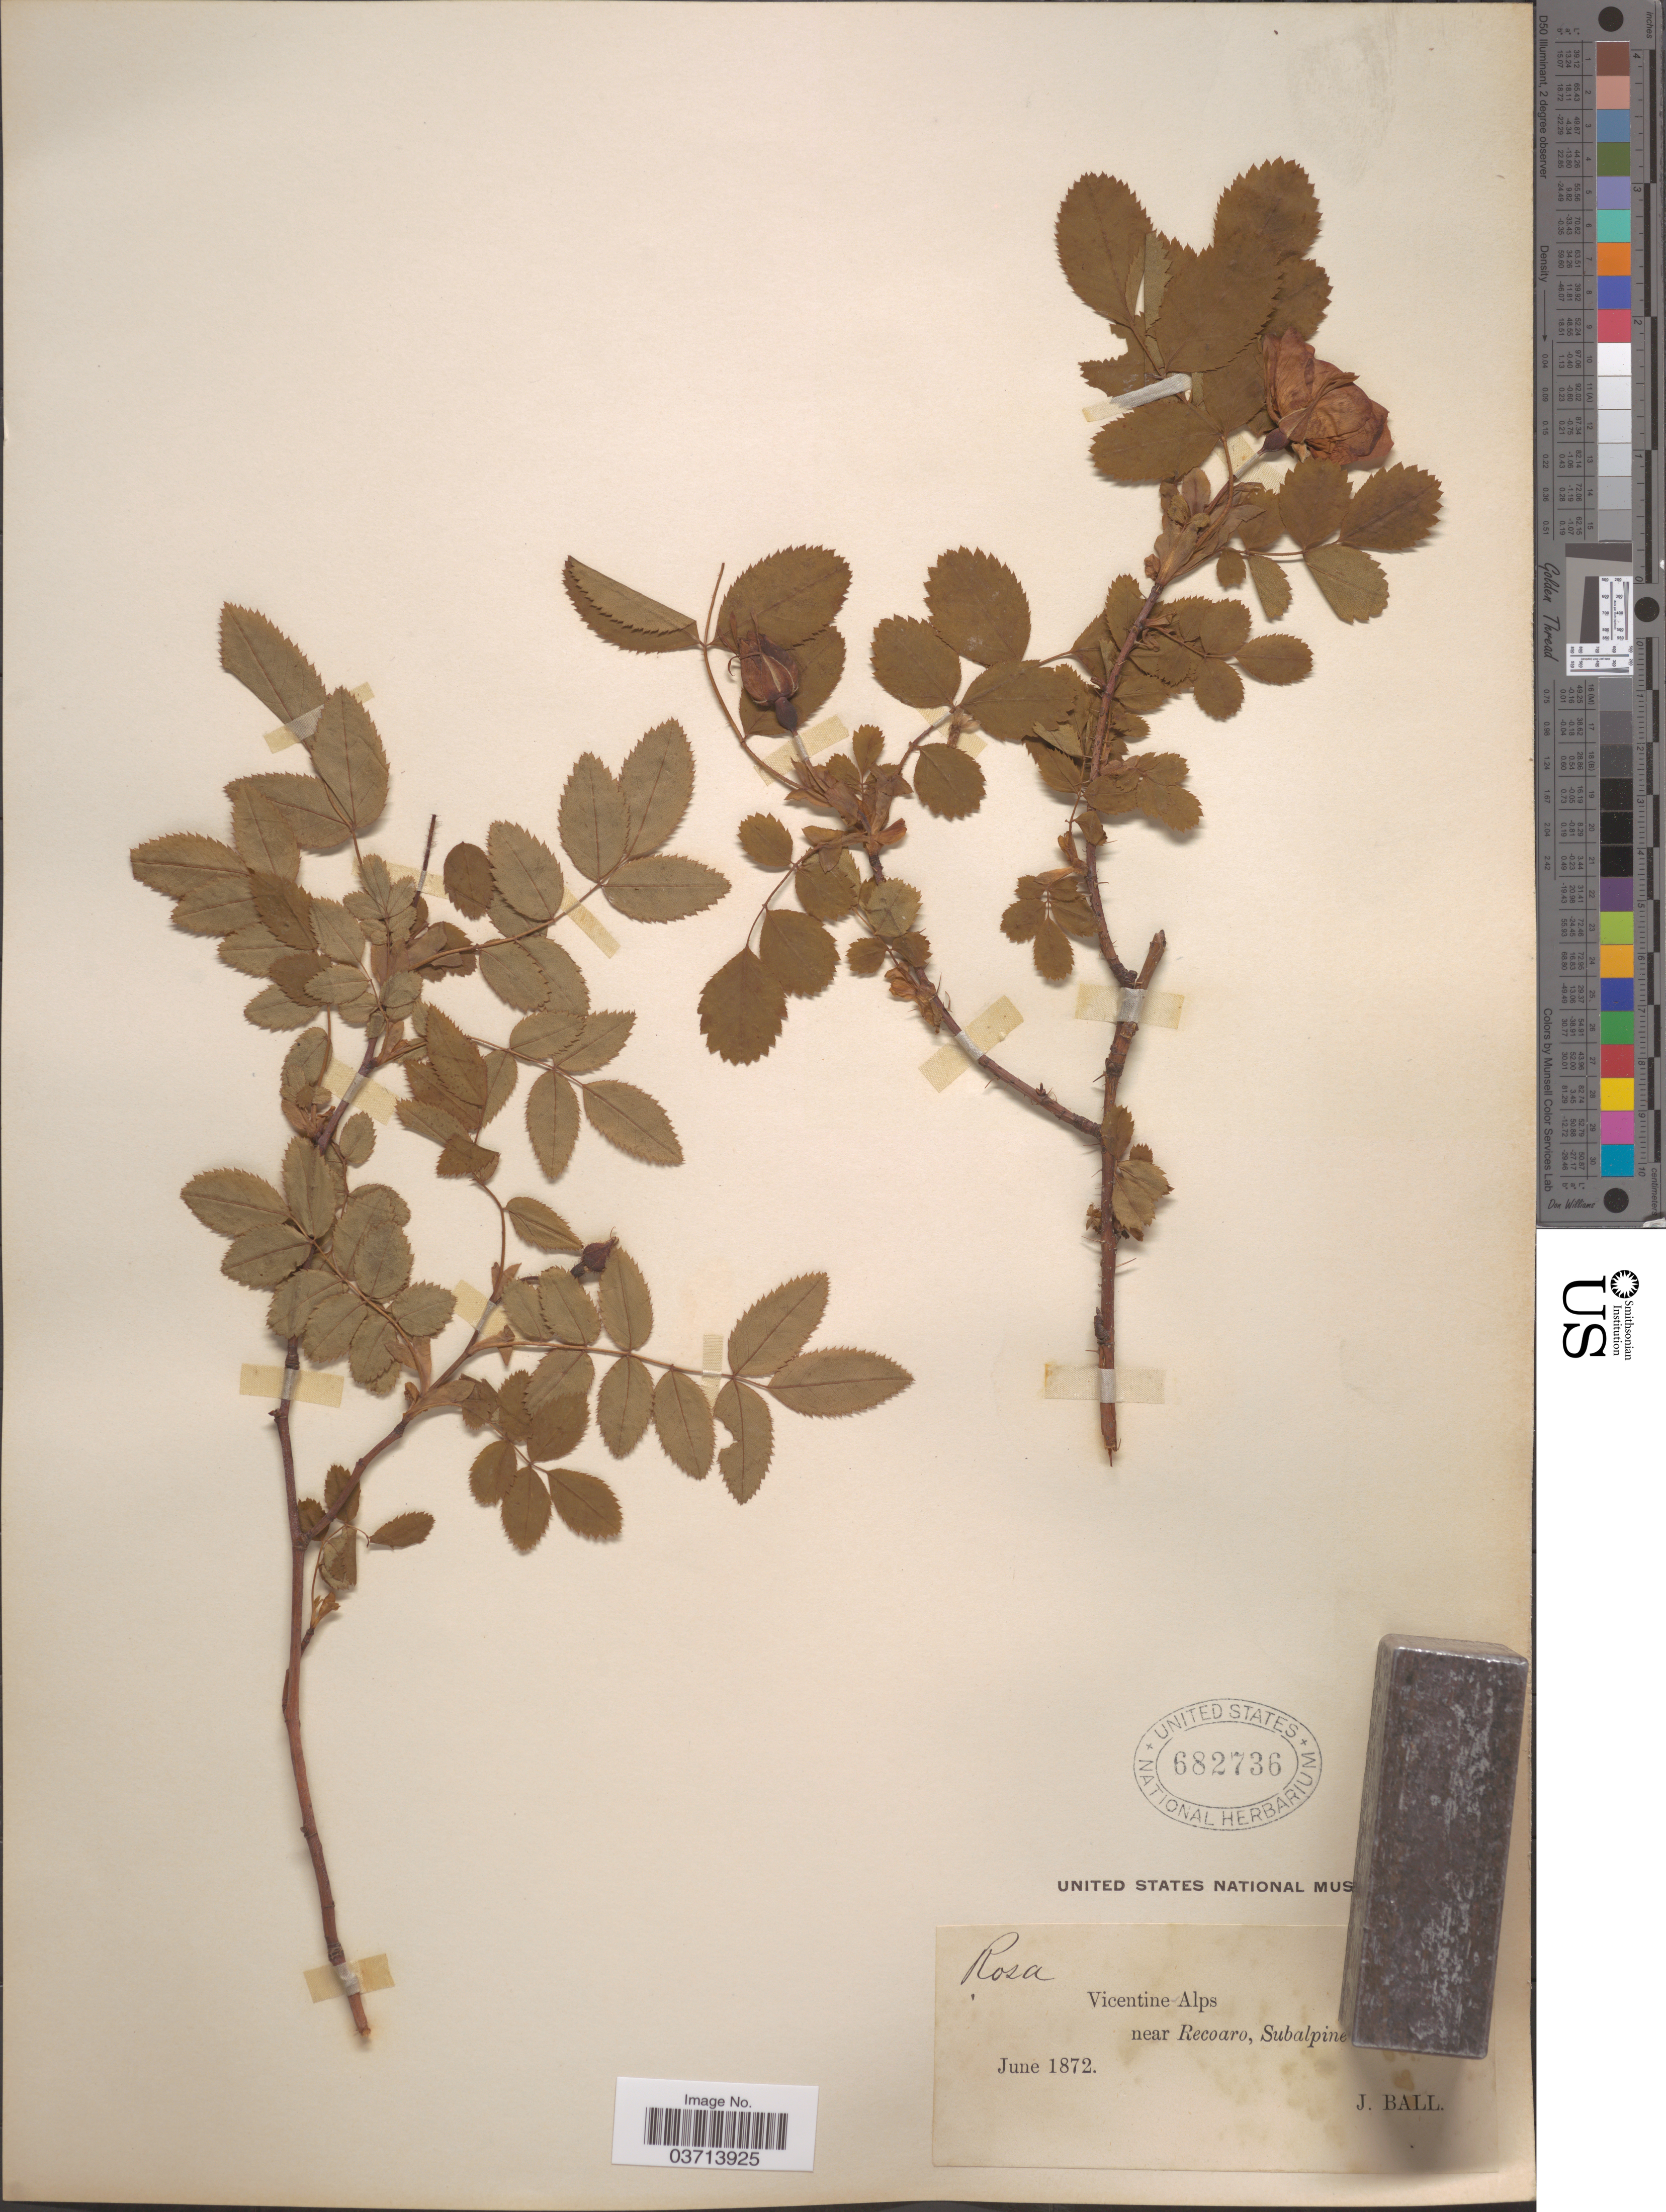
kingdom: Plantae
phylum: Tracheophyta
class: Magnoliopsida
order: Rosales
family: Rosaceae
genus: Rosa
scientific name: Rosa sp.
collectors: J. Ball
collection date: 1872-06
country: Italy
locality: Vicentine Alps near Recoaro, Subalpine [illegible text].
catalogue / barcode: US 682736